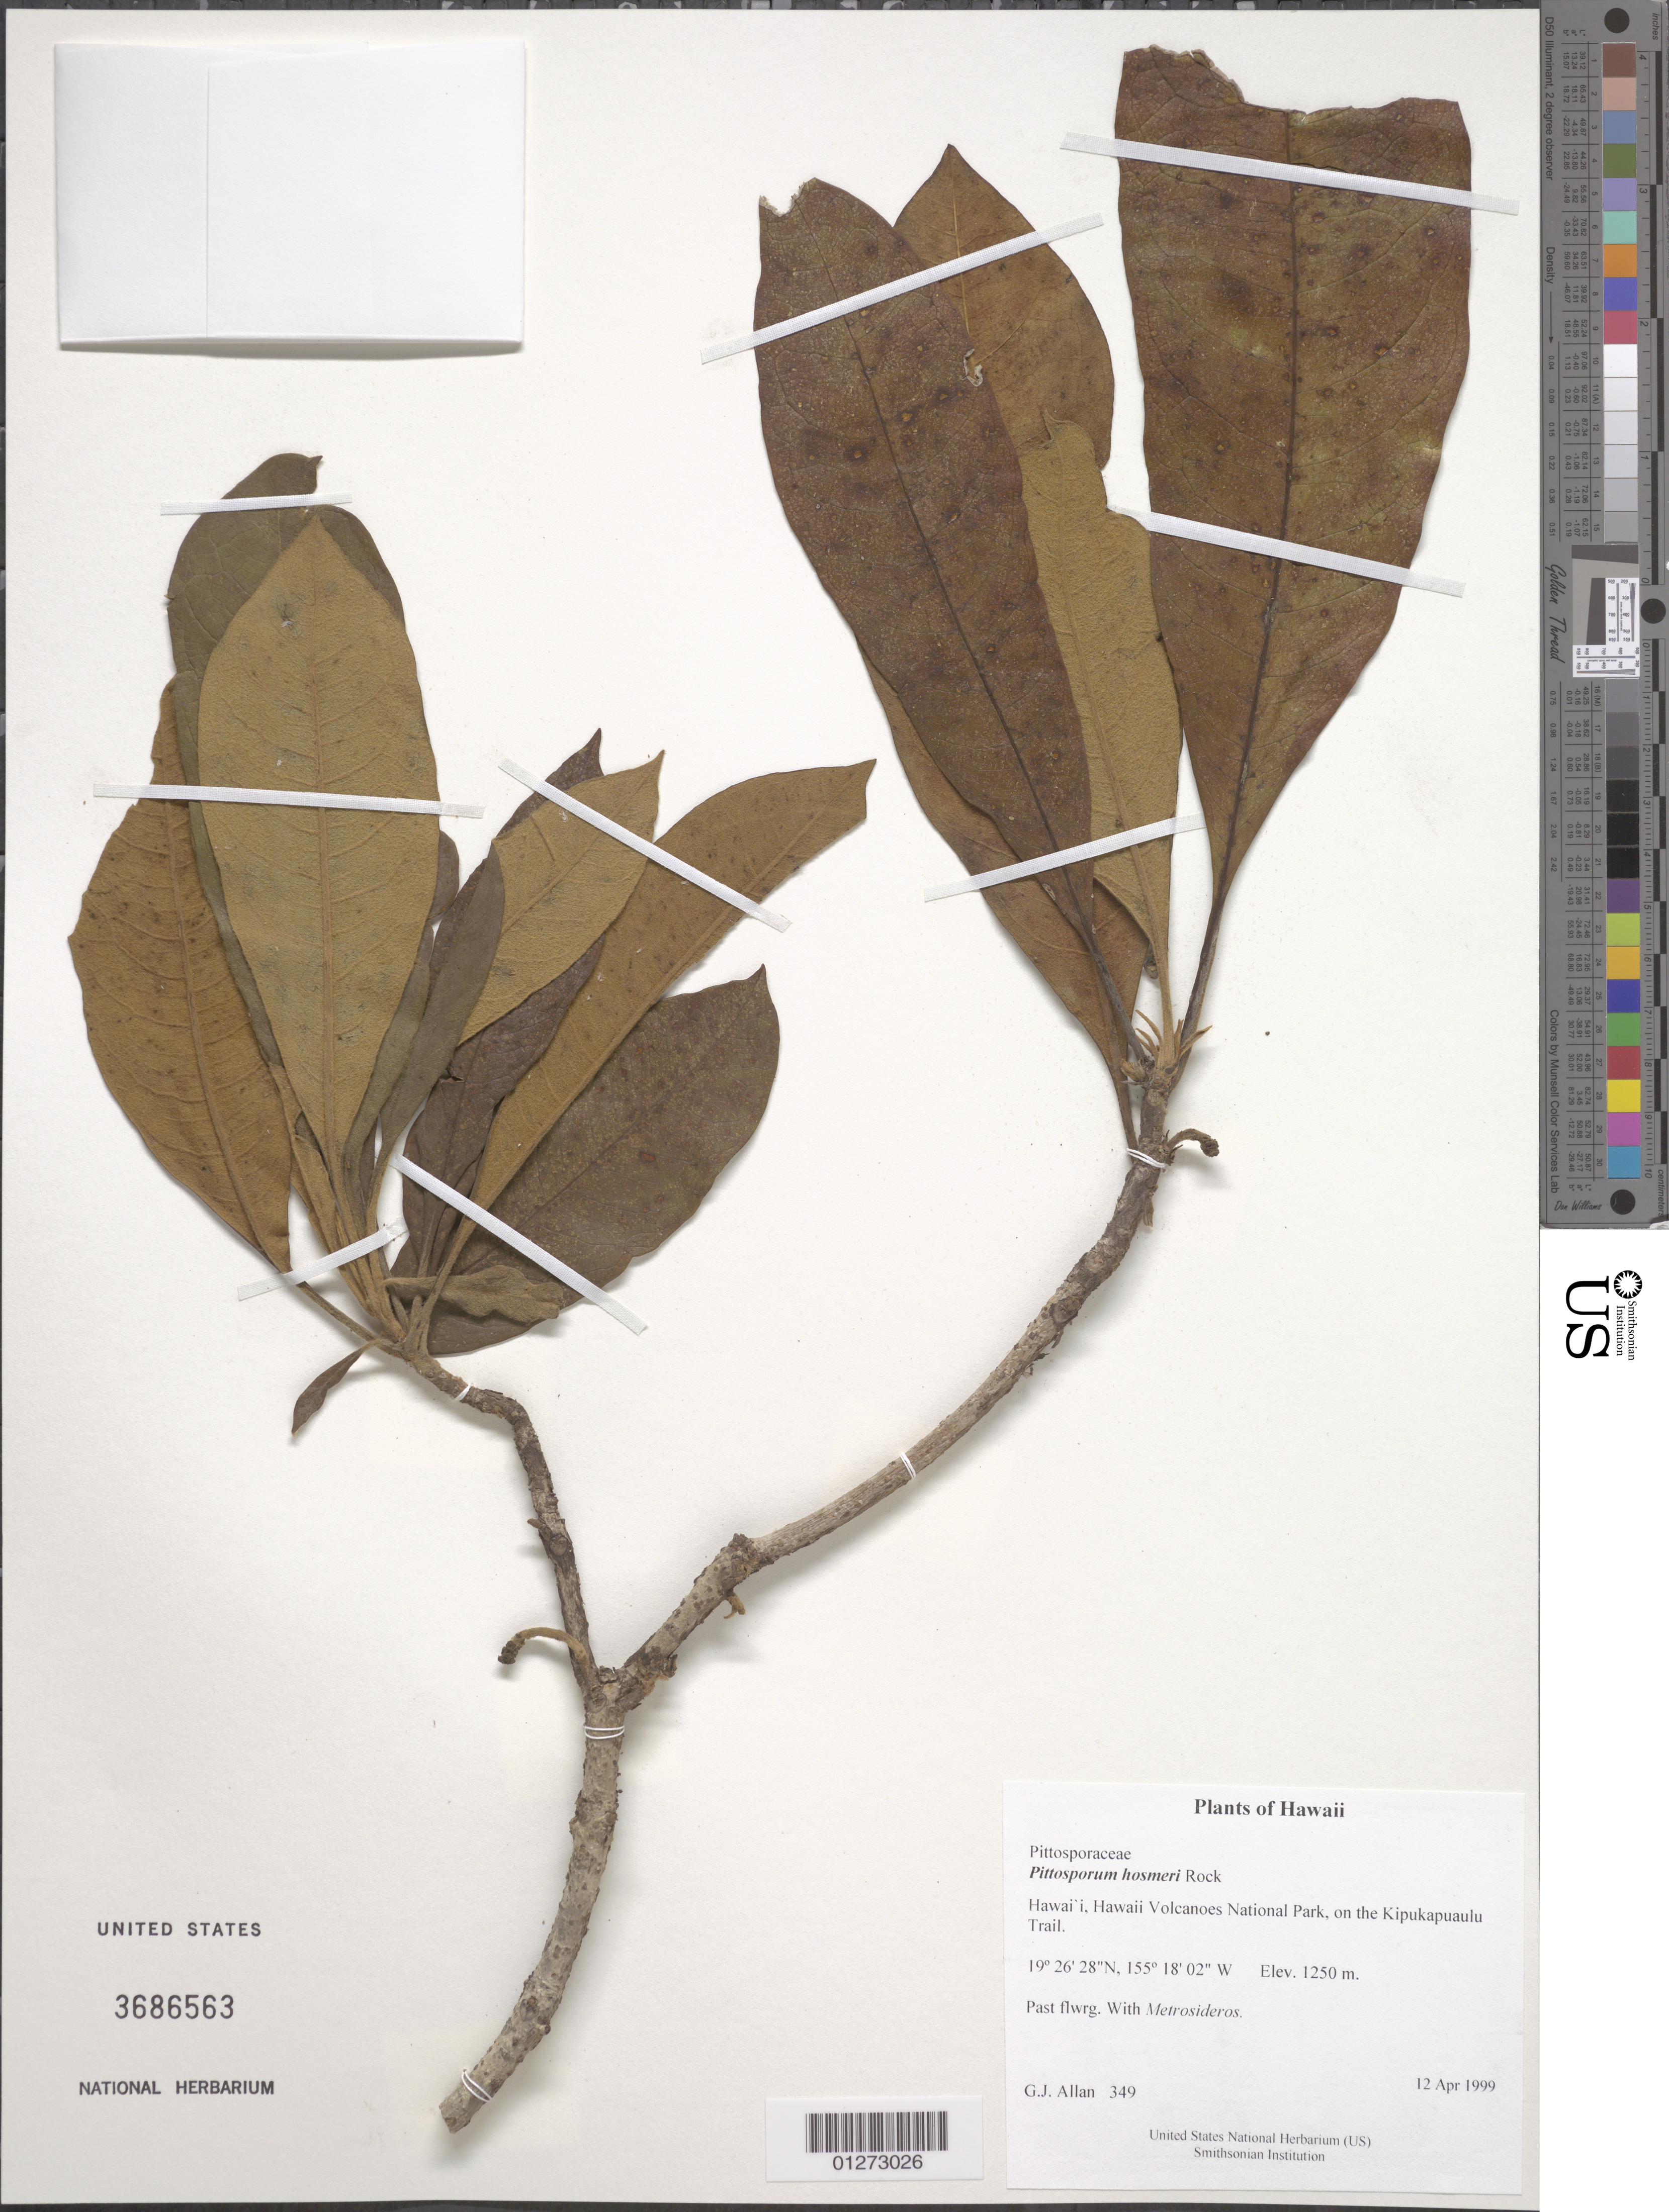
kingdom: Plantae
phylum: Tracheophyta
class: Magnoliopsida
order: Apiales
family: Pittosporaceae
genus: Pittosporum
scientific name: Pittosporum hosmeri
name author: Rock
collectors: G. Allan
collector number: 349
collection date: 1999-04-12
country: United States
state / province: Hawaii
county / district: Hawaii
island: Hawaii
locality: Hawaii Volcanoes National Park, on the Kipukapuaulua Trail.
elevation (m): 1250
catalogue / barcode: US 3686563